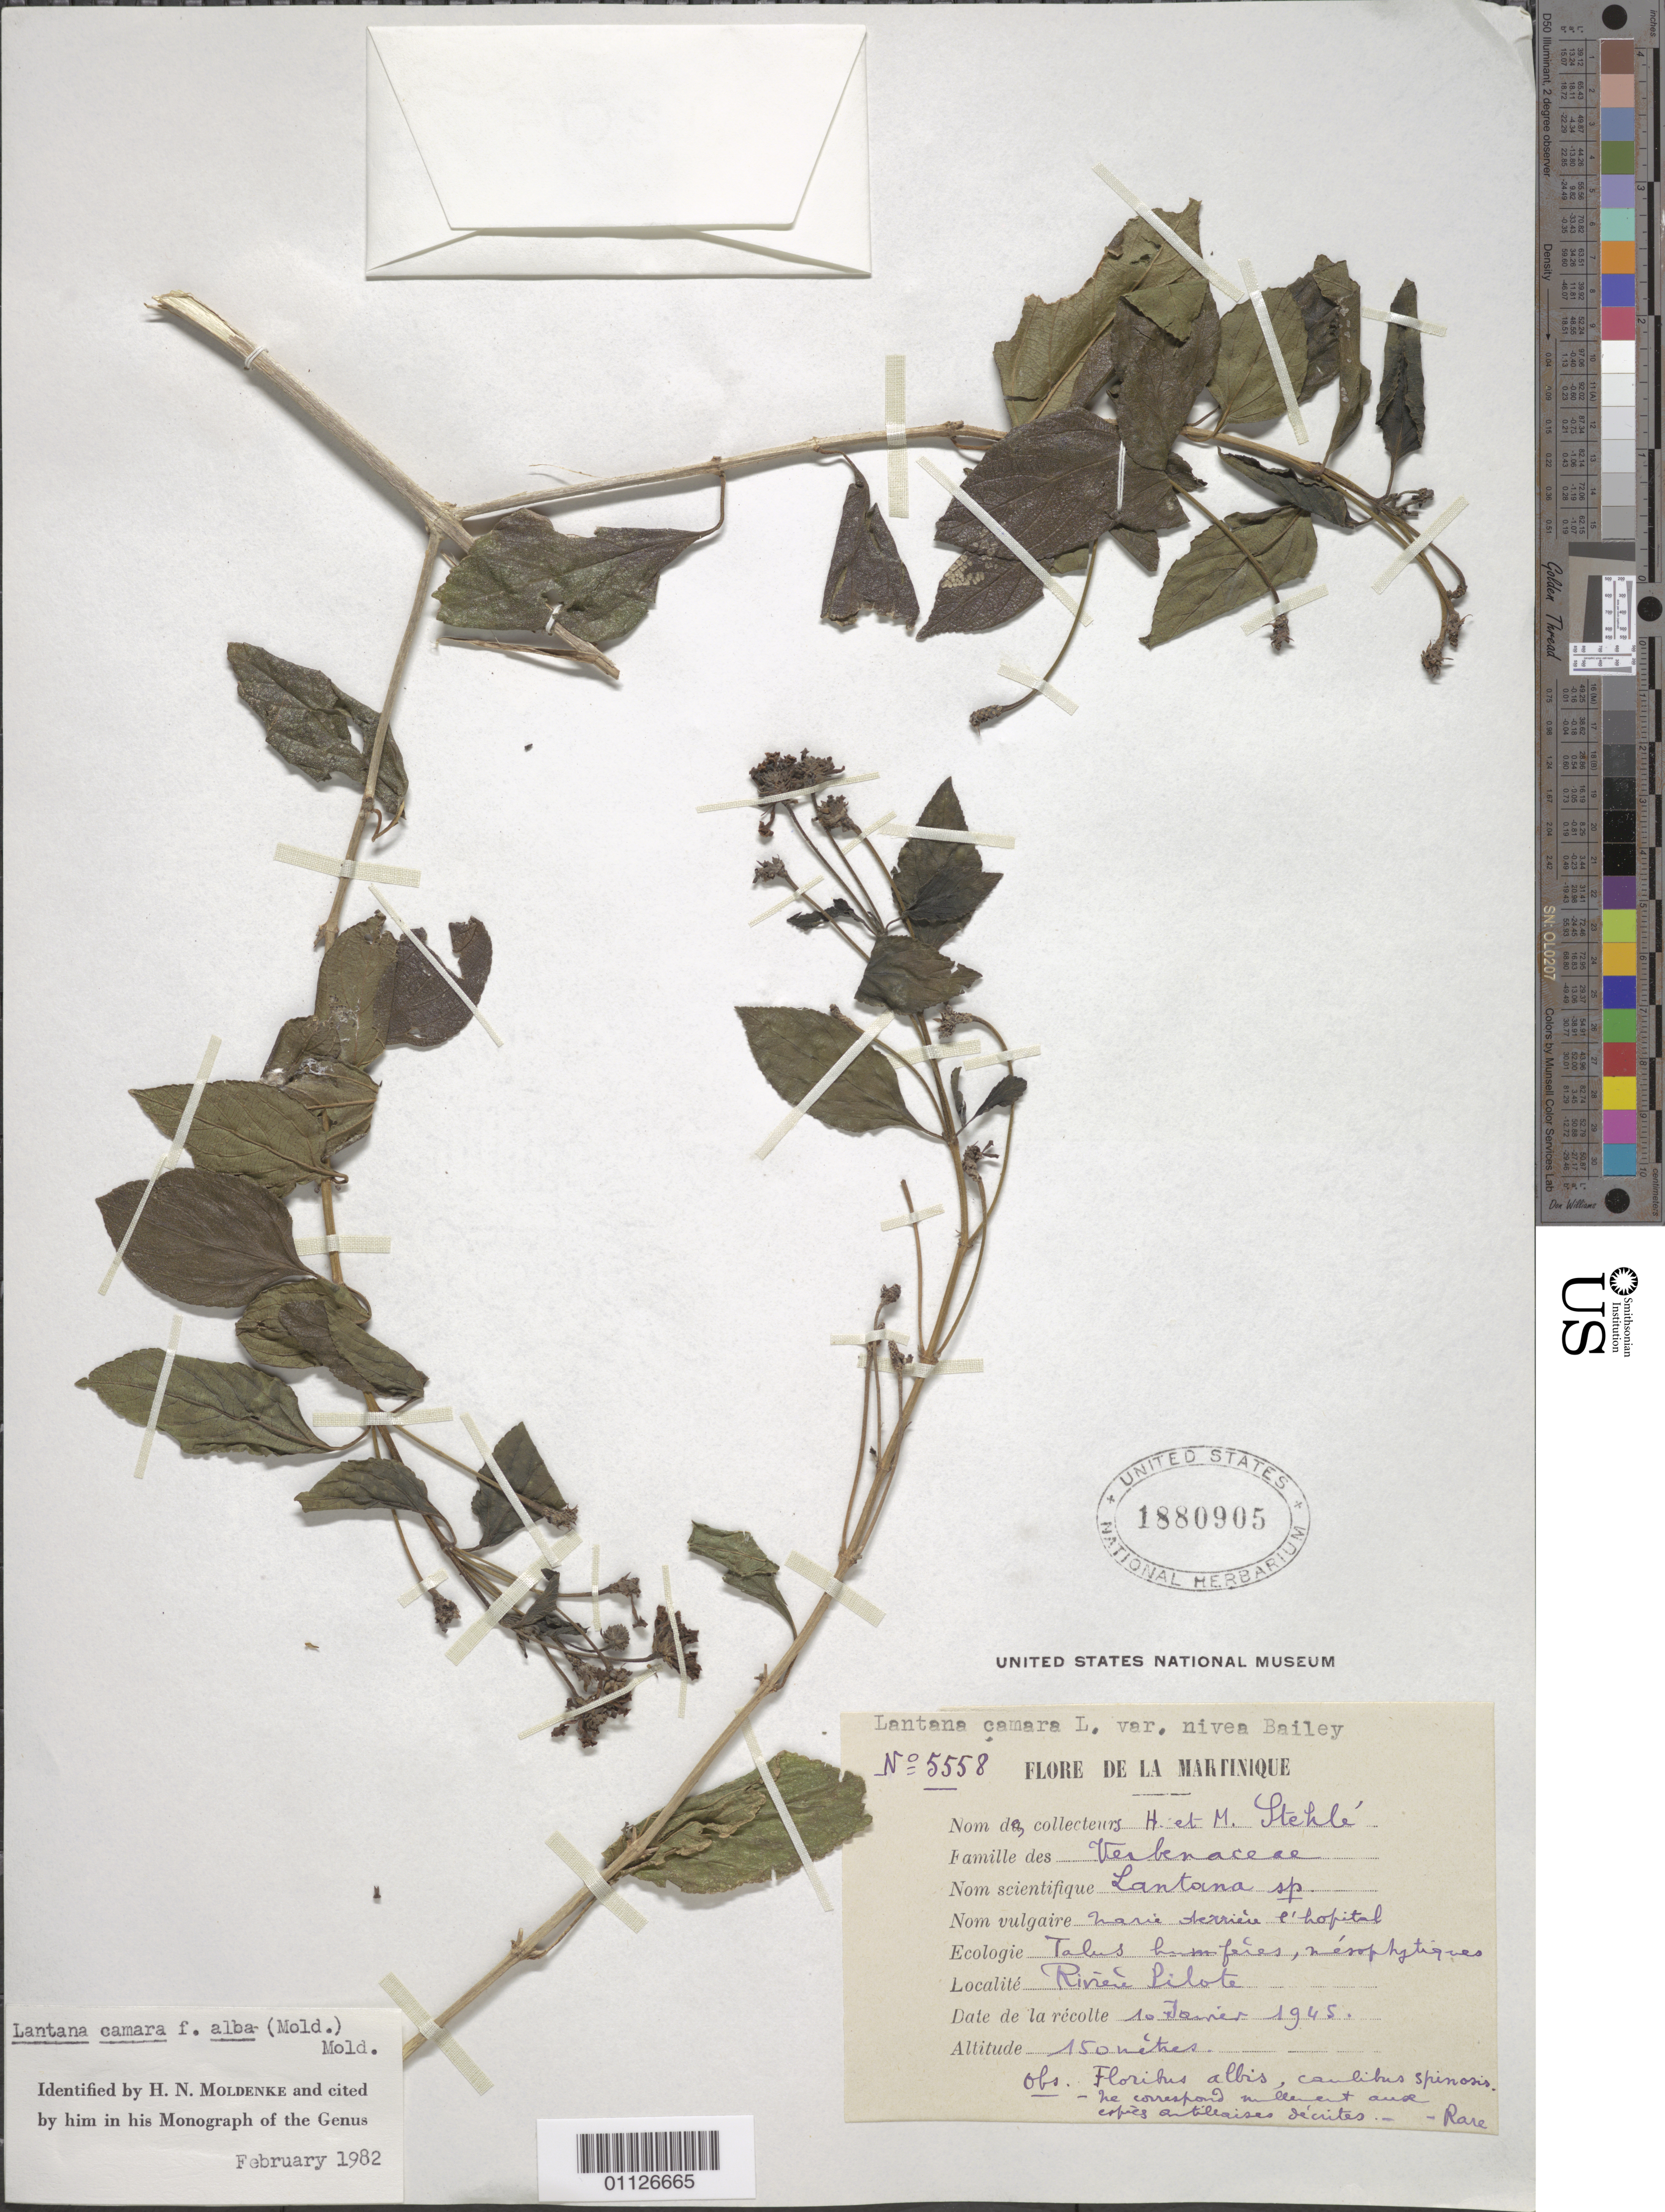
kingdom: Plantae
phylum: Tracheophyta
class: Magnoliopsida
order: Lamiales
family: Verbenaceae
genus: Lantana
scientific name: Lantana camara f. alba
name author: (Moldenke) Moldenke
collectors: H. Stehlé & M. Stehlé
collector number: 5558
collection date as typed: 10 Jan 1945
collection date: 1945-01-10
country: Martinique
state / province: Le Marin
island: Martinique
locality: Rivière-Pilote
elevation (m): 150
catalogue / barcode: US 1880905